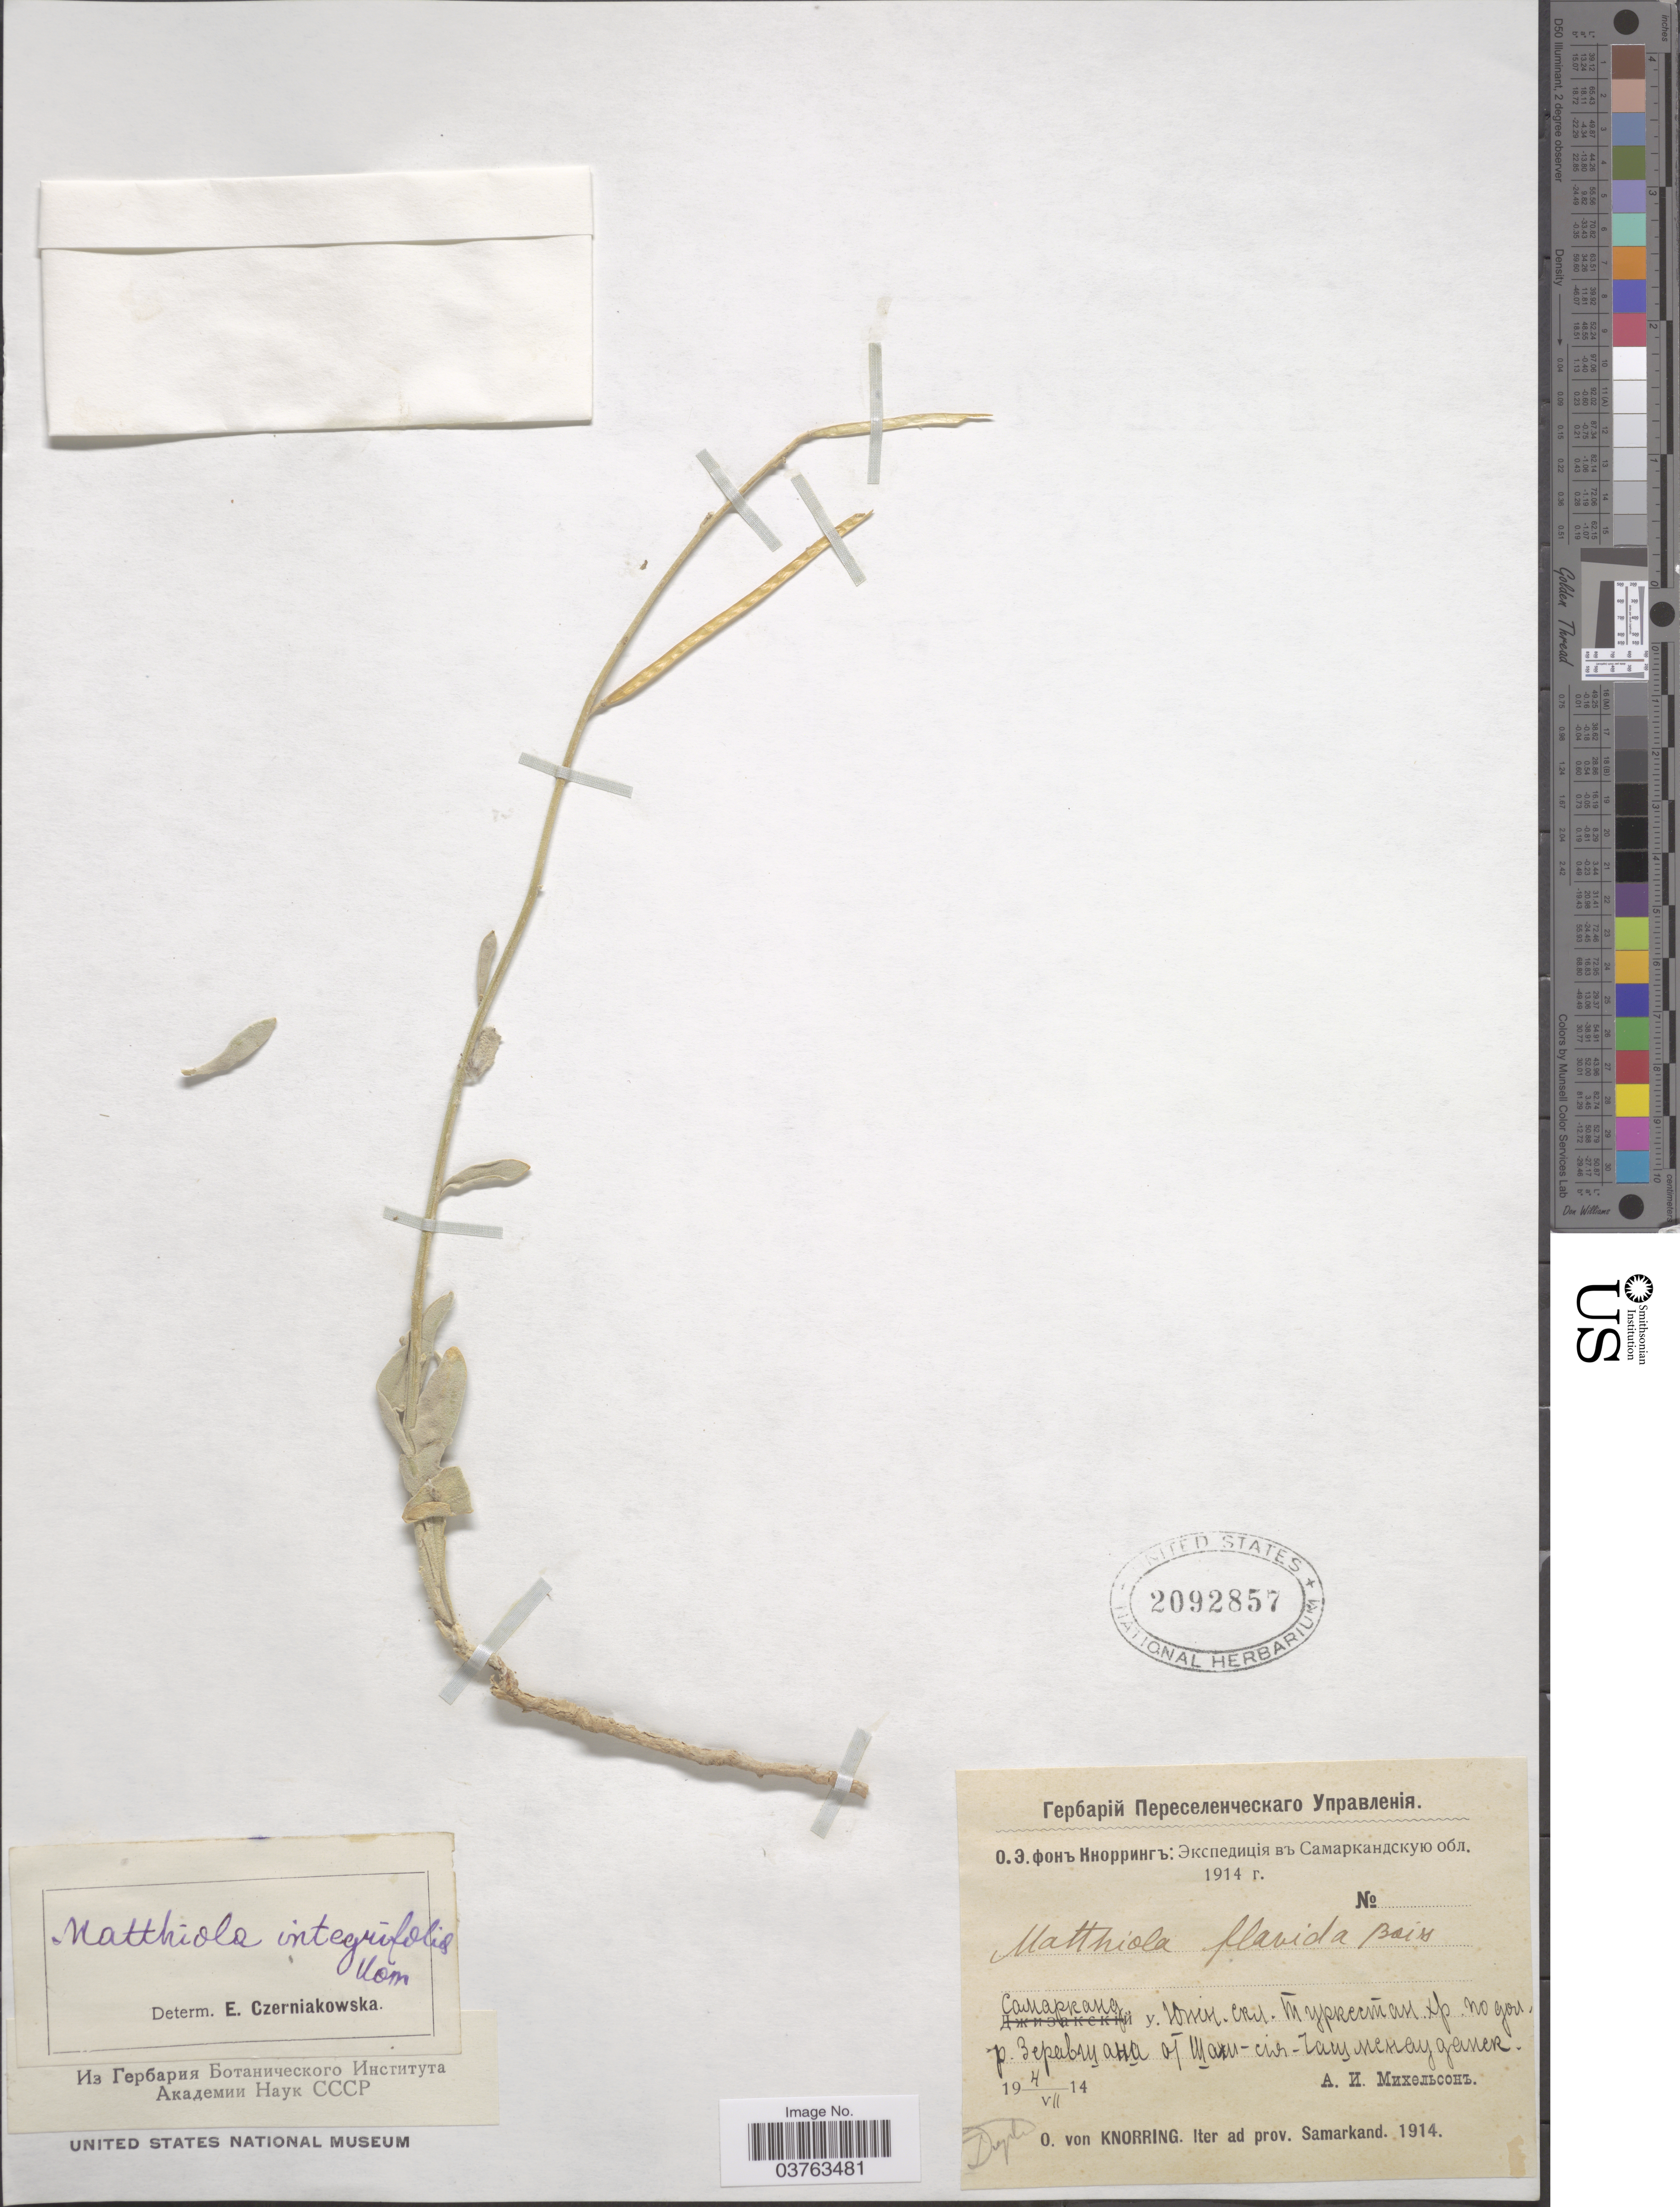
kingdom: Plantae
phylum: Tracheophyta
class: Magnoliopsida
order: Brassicales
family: Brassicaceae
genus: Matthiola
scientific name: Matthiola integrifolia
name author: Kom.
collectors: A. Mikhelson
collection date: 1914-07-04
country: Uzbekistan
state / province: Samarqand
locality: Valley of River Zaravshan.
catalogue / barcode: US 2092857